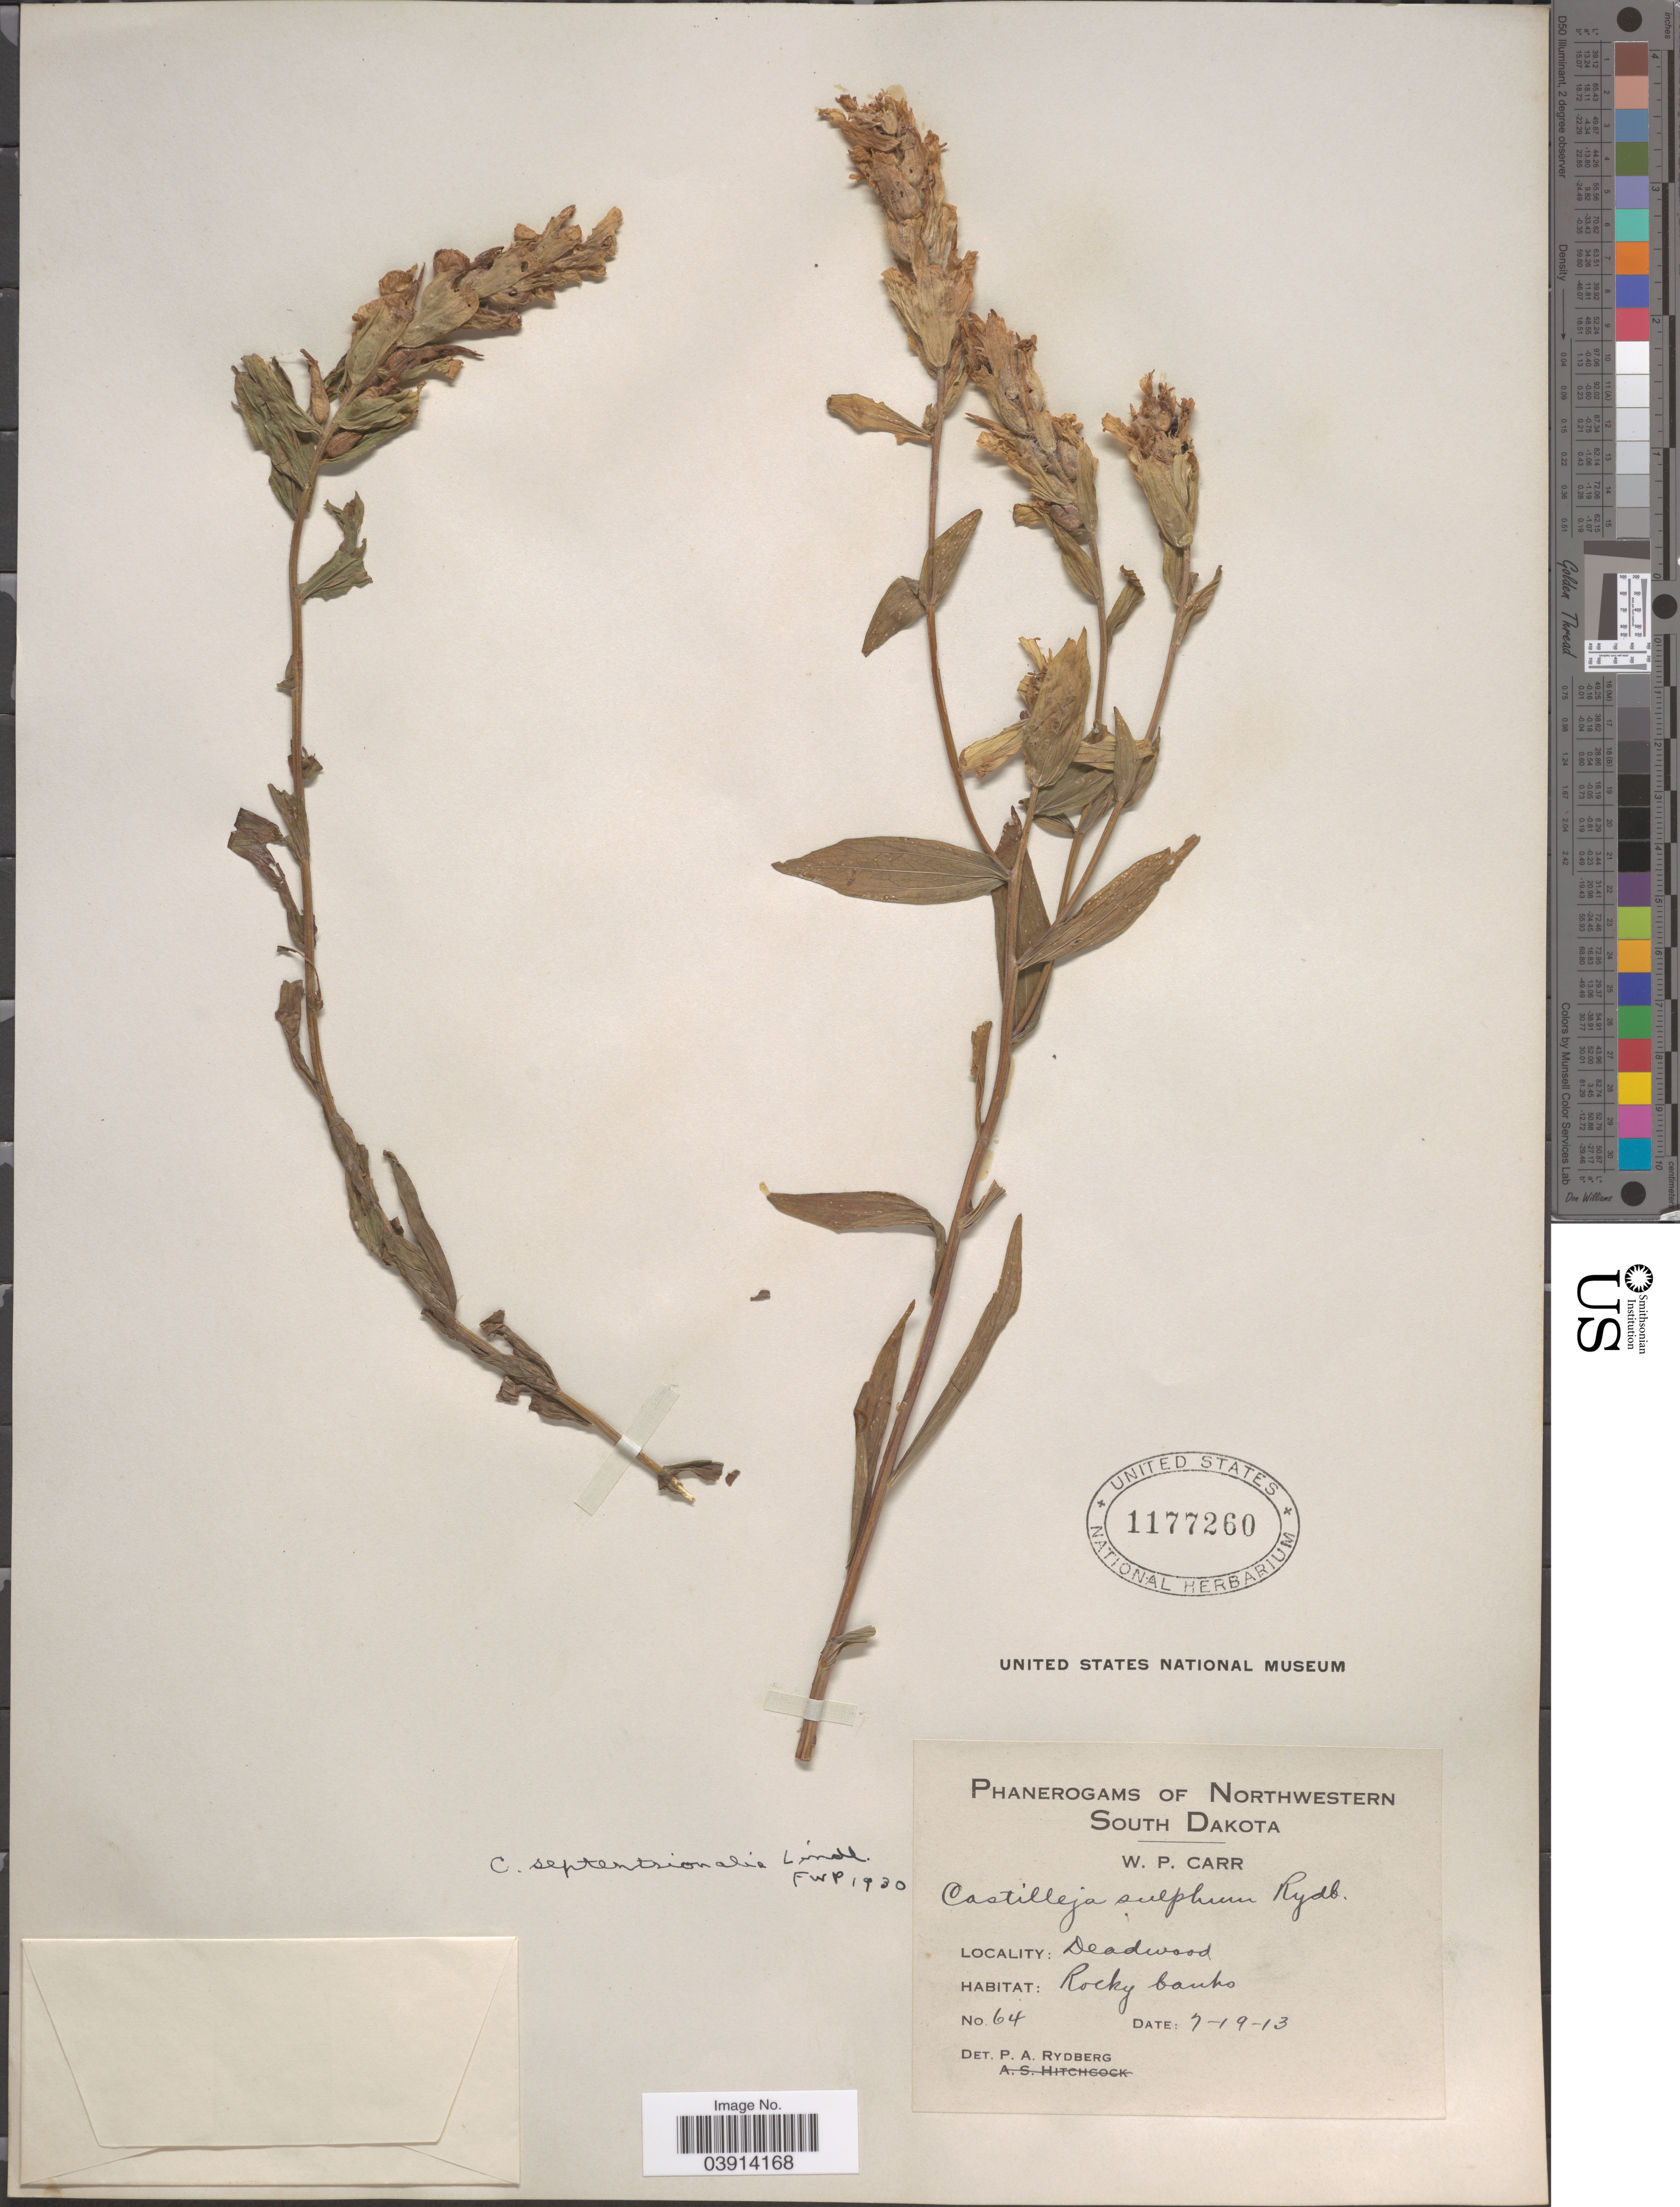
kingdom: Plantae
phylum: Tracheophyta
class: Magnoliopsida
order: Lamiales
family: Orobanchaceae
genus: Castilleja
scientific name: Castilleja septentrionalis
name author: Lindl.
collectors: W. Carr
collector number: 64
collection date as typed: Transcribed d/m/y: 19/7/13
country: United States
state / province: South Dakota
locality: Northwestern South Dakota. Deadwood.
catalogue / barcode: US 1177260